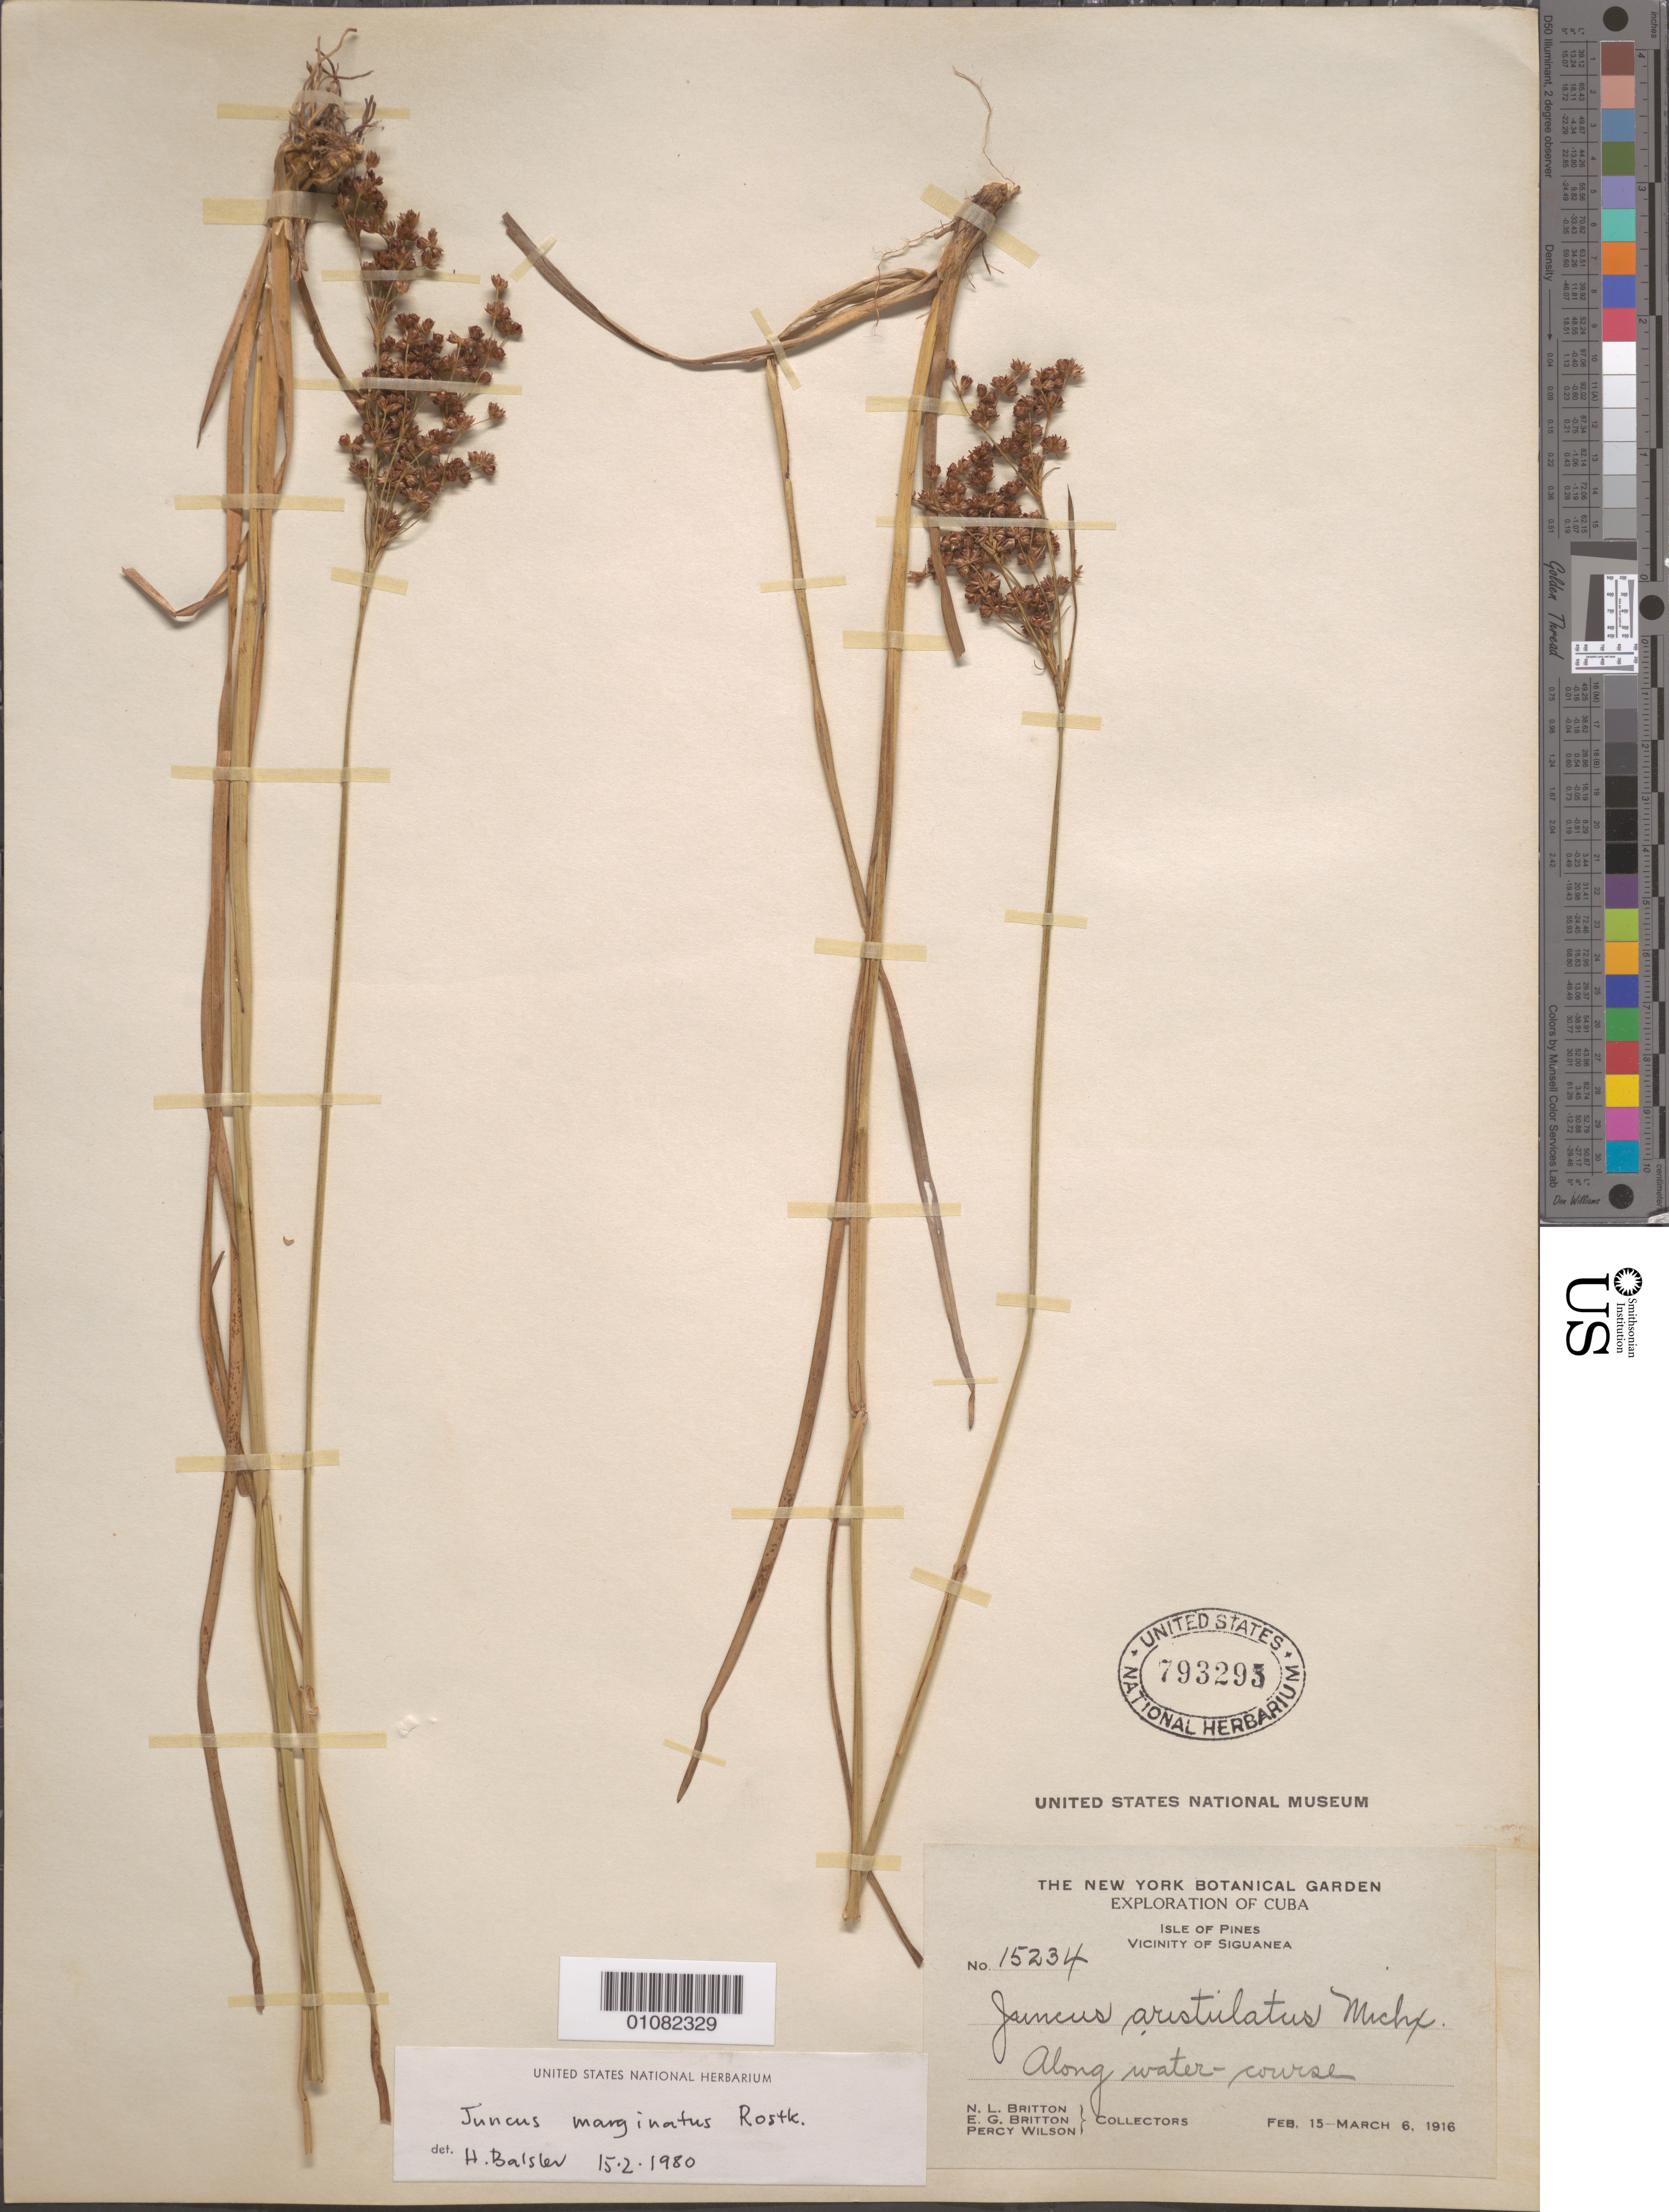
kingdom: Plantae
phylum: Tracheophyta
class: Liliopsida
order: Poales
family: Juncaceae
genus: Juncus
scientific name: Juncus marginatus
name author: Rostk.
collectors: N. Britton, E. G. Britton & P. Wilson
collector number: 15234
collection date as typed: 16 Feb 1916 to 06 Mar 1916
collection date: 1916-02-16/1916-03-06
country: Cuba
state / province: Isla de La Juventud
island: Isla de la Juventud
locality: Vicinity of Siguanea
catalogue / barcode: US 793295